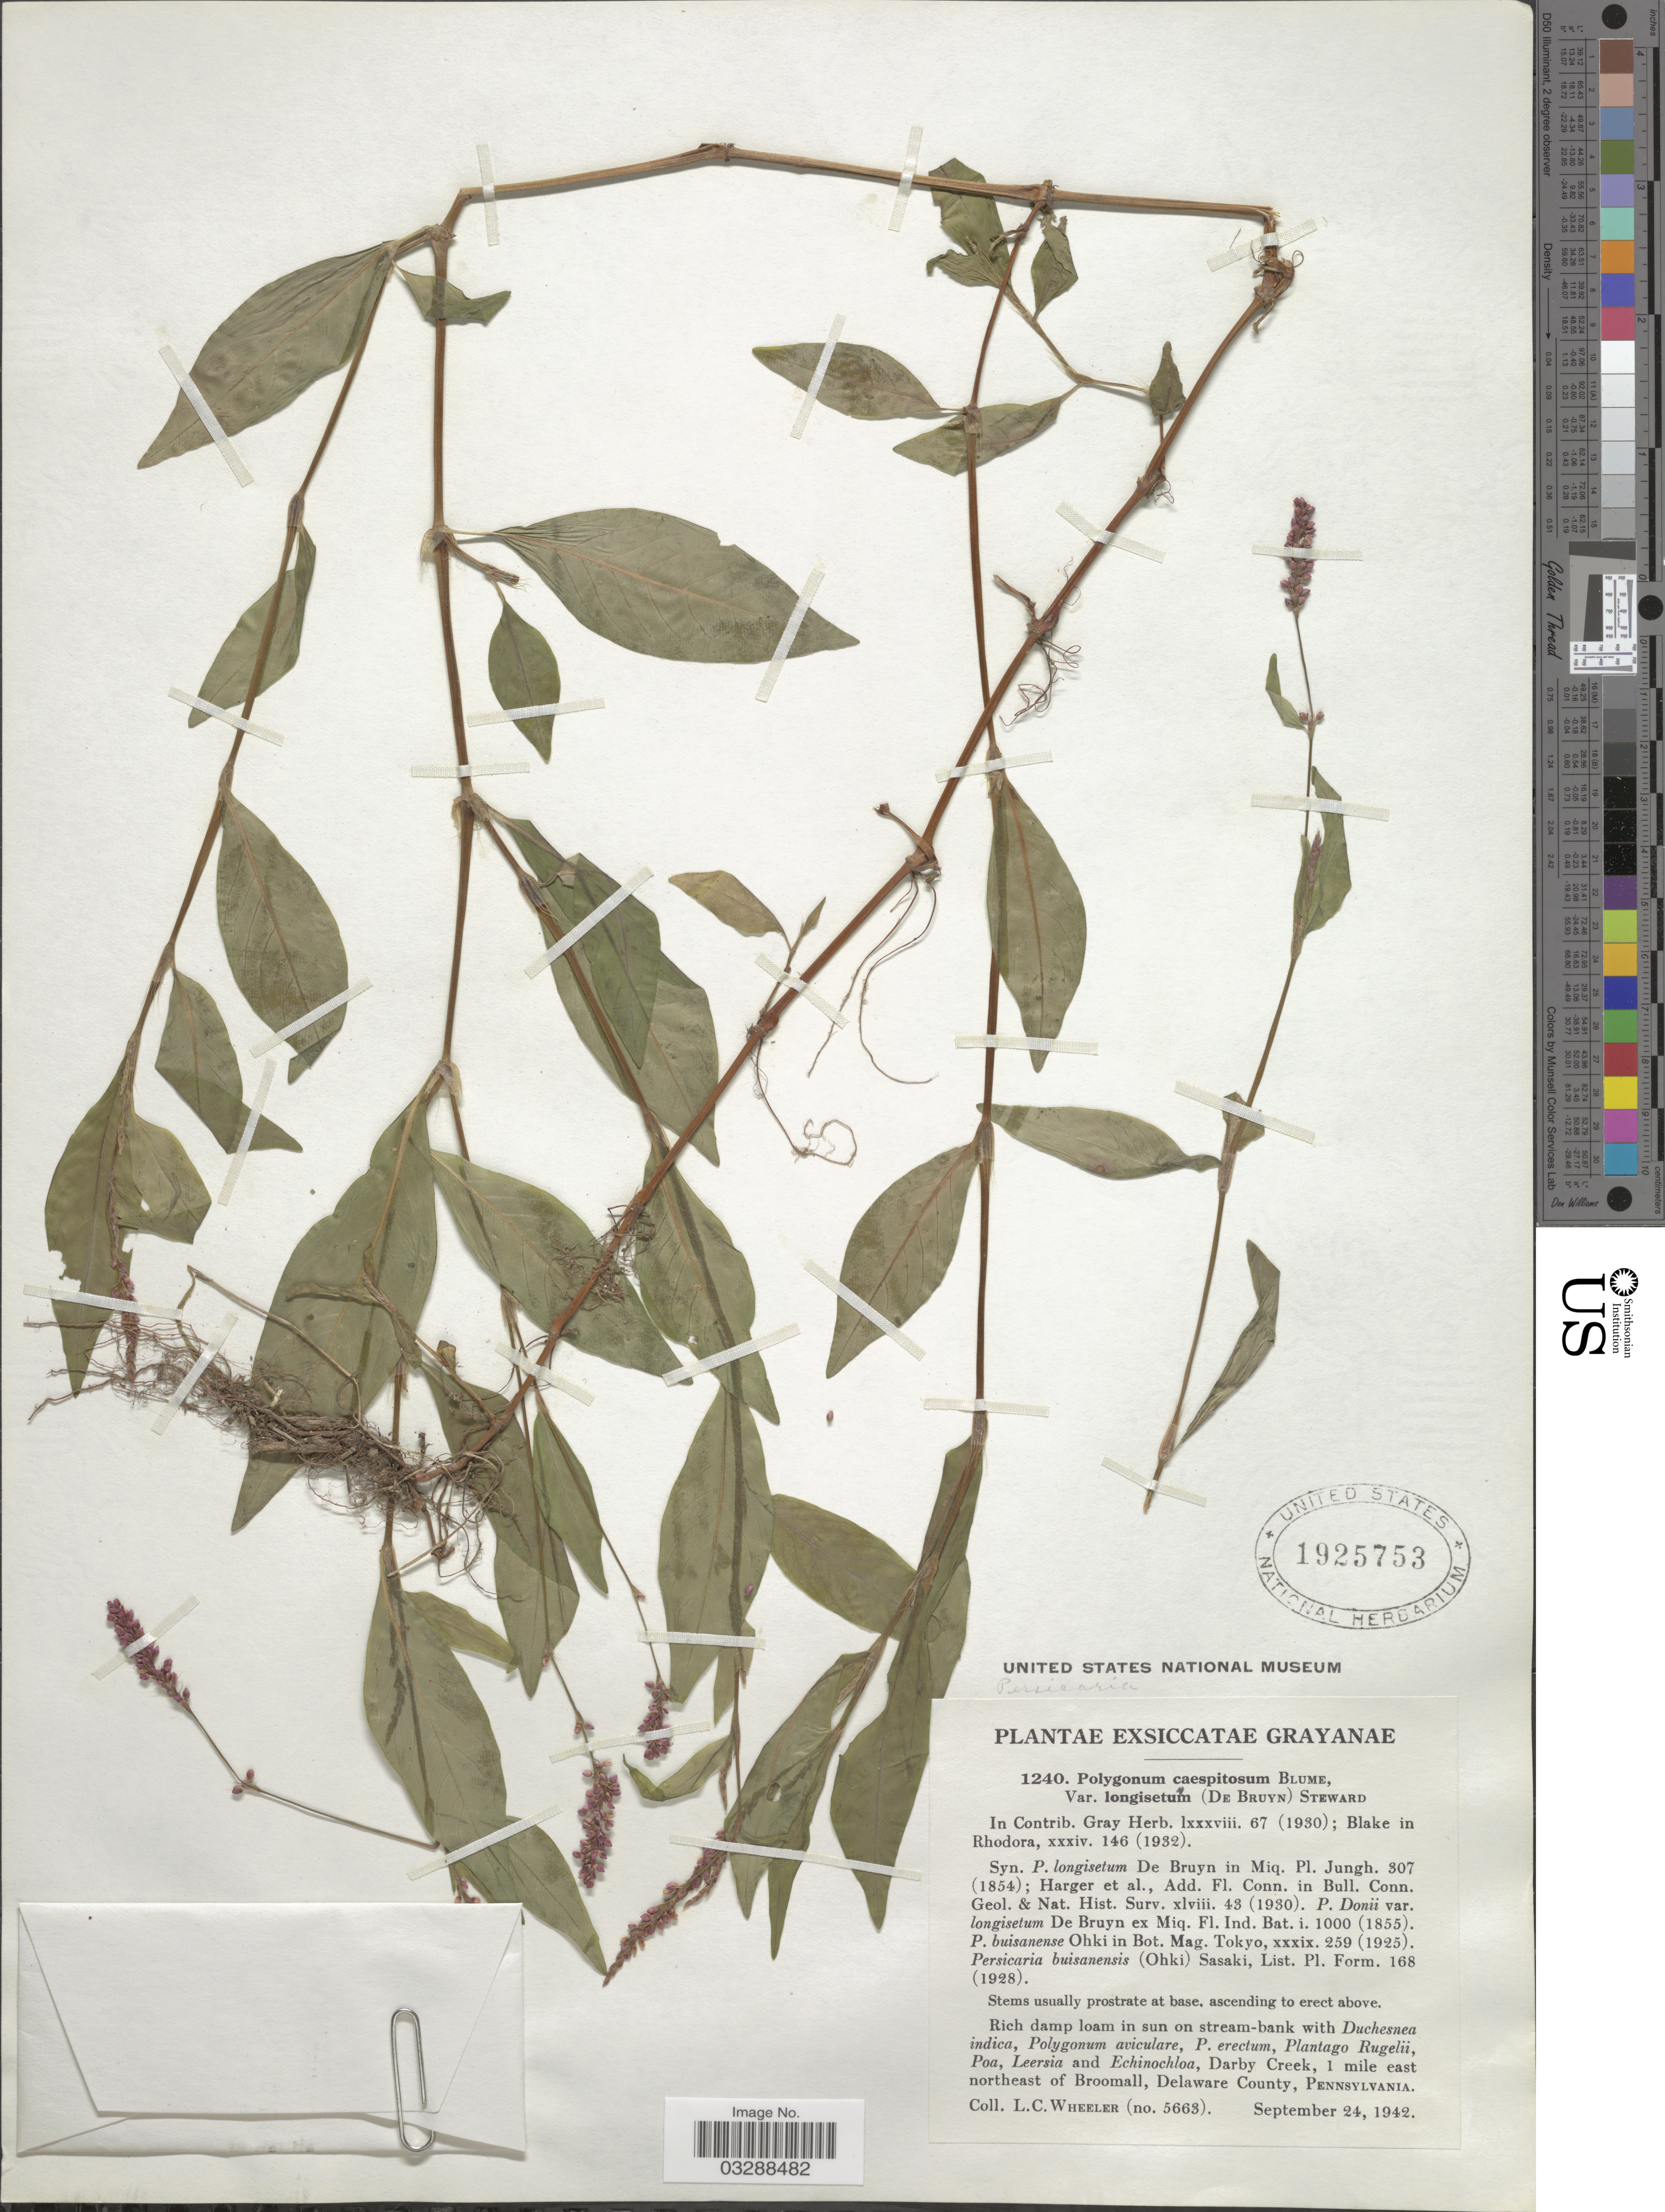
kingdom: Plantae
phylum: Tracheophyta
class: Magnoliopsida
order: Caryophyllales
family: Polygonaceae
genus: Persicaria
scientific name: Persicaria longiseta (Bruijn) Kitag.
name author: (Bruijn &) Kitag.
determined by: Atha, D. E.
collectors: L. C. Wheeler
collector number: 5663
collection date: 1942-09-24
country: United States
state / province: Pennsylvania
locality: Darby Creek, 1 mile east northeast of Broomall, Delaware County.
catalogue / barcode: US 1925753